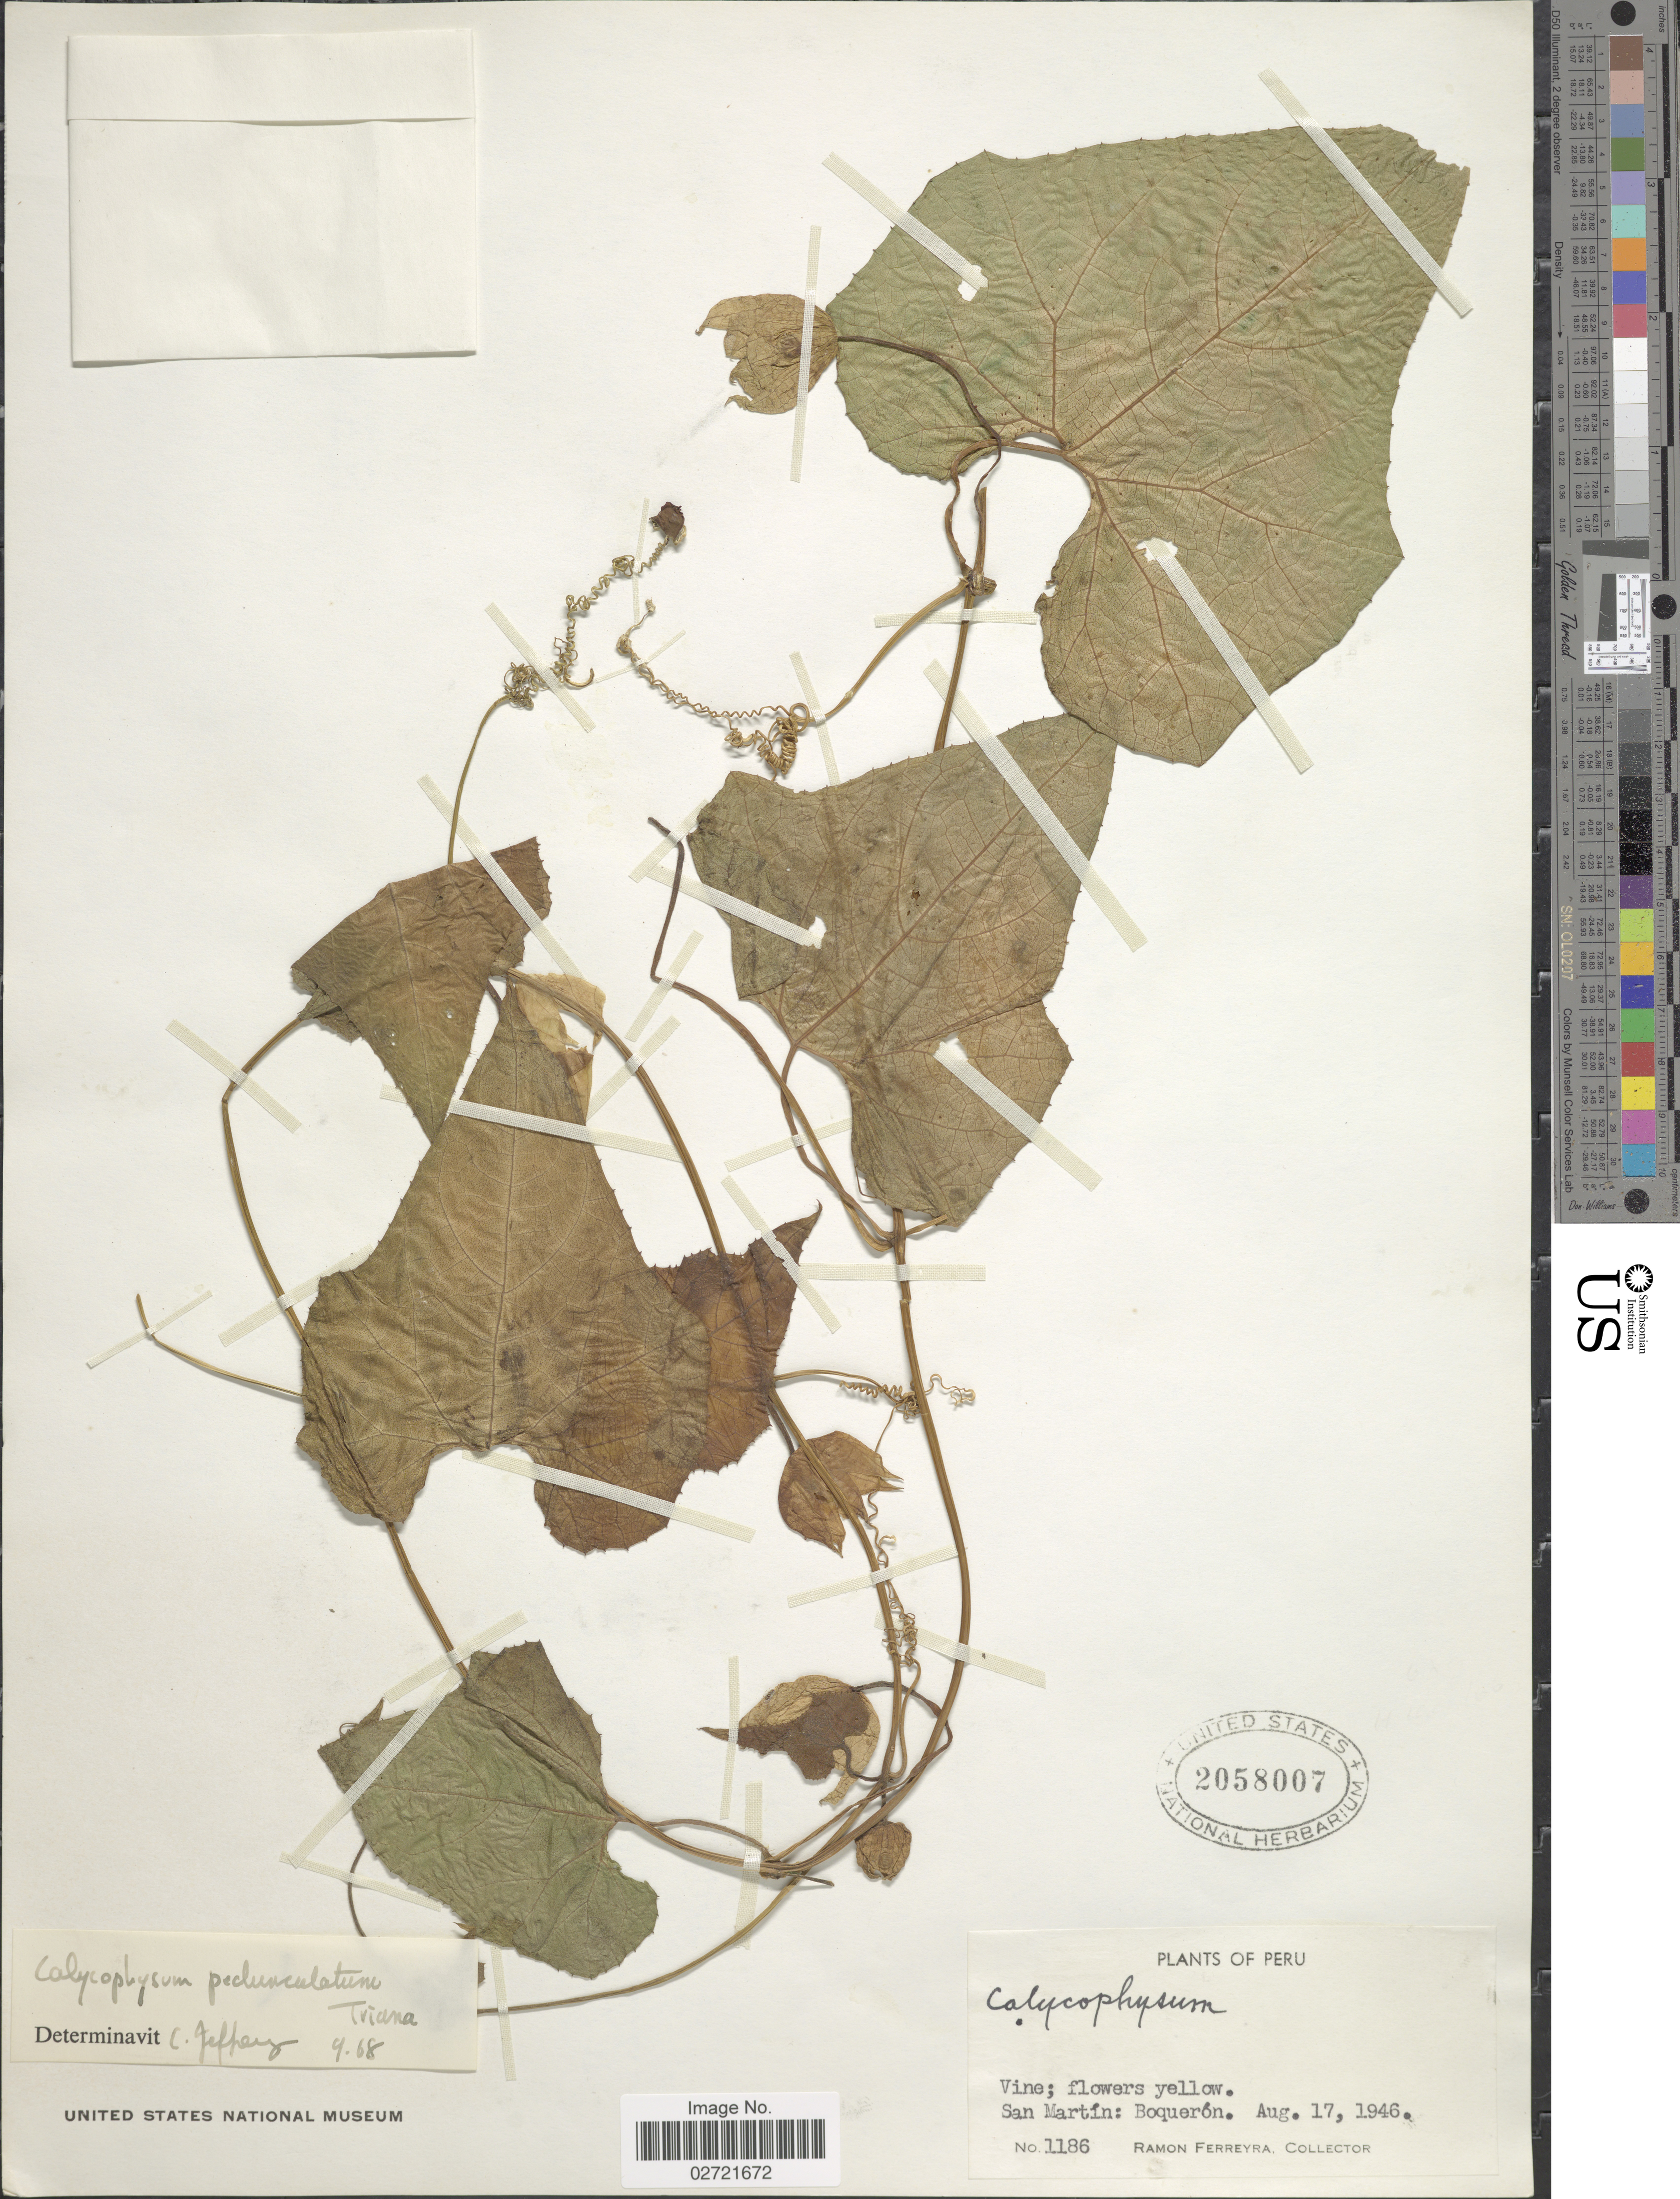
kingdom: Plantae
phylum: Tracheophyta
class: Magnoliopsida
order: Cucurbitales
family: Cucurbitaceae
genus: Calycophysum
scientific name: Calycophysum pedunculatum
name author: H. Karst. & Triana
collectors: R. A. Ferreyra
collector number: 1186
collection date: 1946-08-17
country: Peru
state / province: San Martín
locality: San Martin: Boqueron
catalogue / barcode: US 2058007